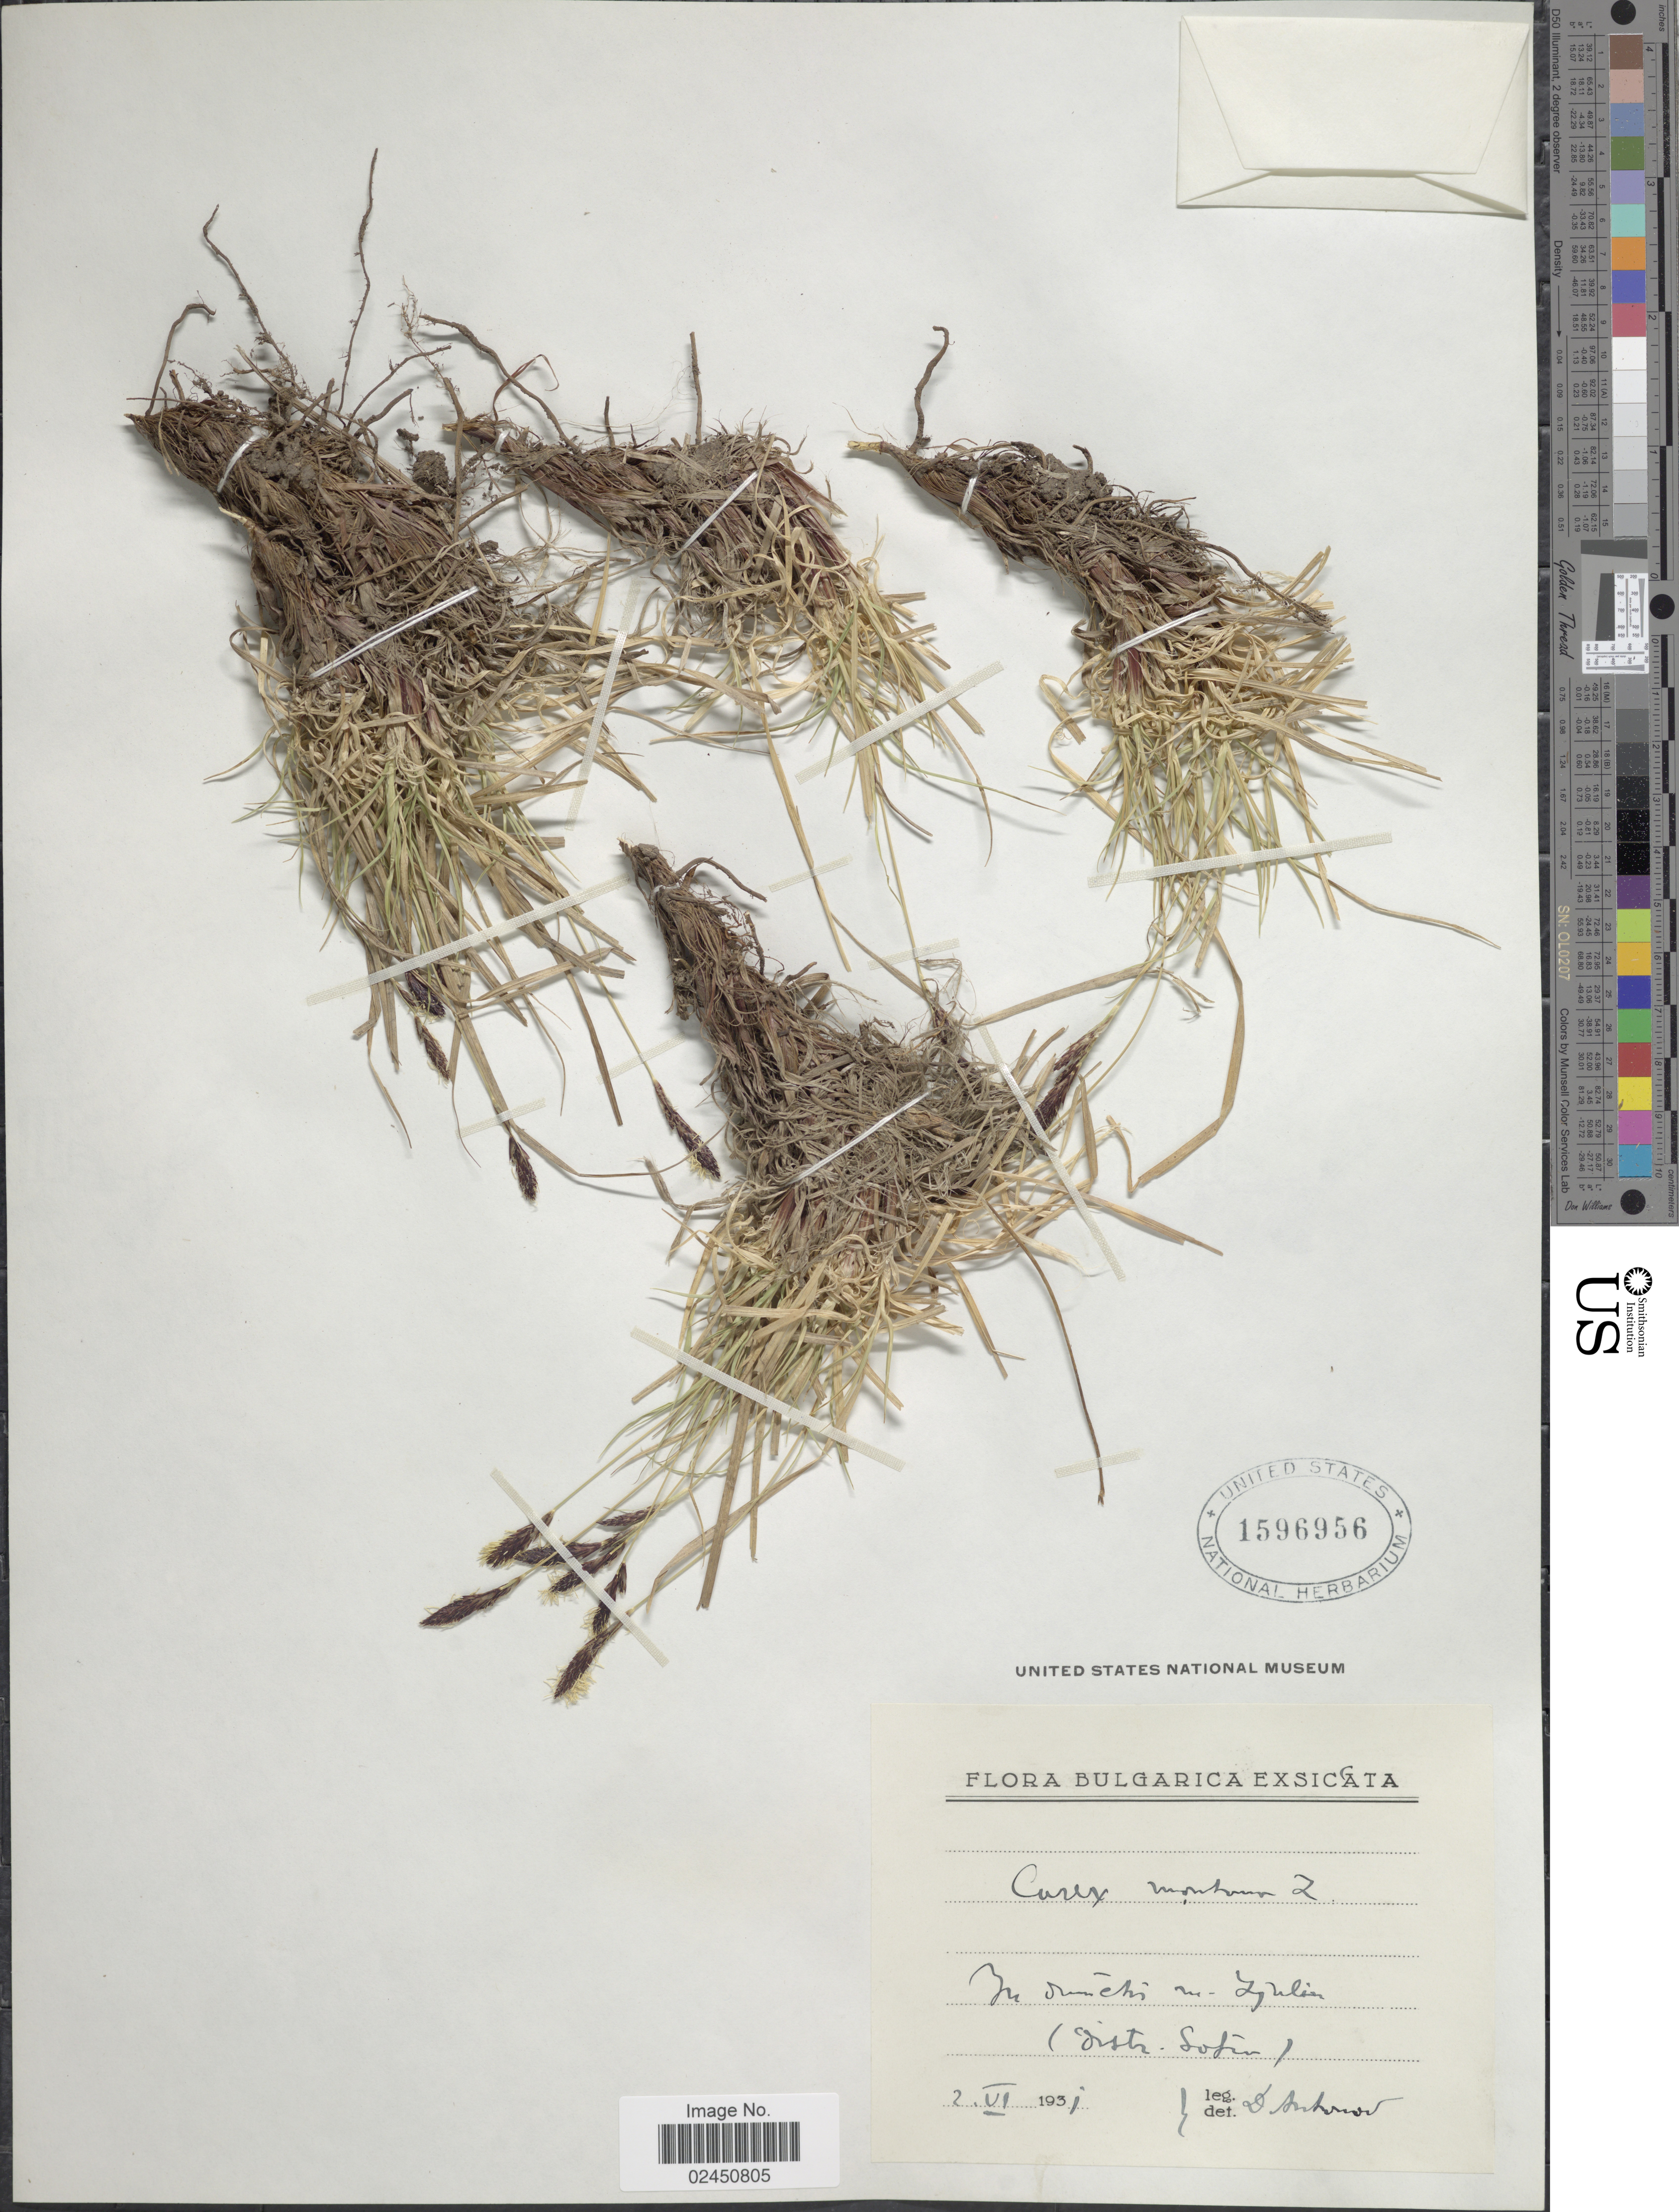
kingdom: Plantae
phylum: Tracheophyta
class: Liliopsida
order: Poales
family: Cyperaceae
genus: Carex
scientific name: Carex montana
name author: L.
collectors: D. Antonov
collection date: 1931-06-02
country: Bulgaria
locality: Zyhlin (distr. Sofin) [interpreted]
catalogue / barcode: US 1596956